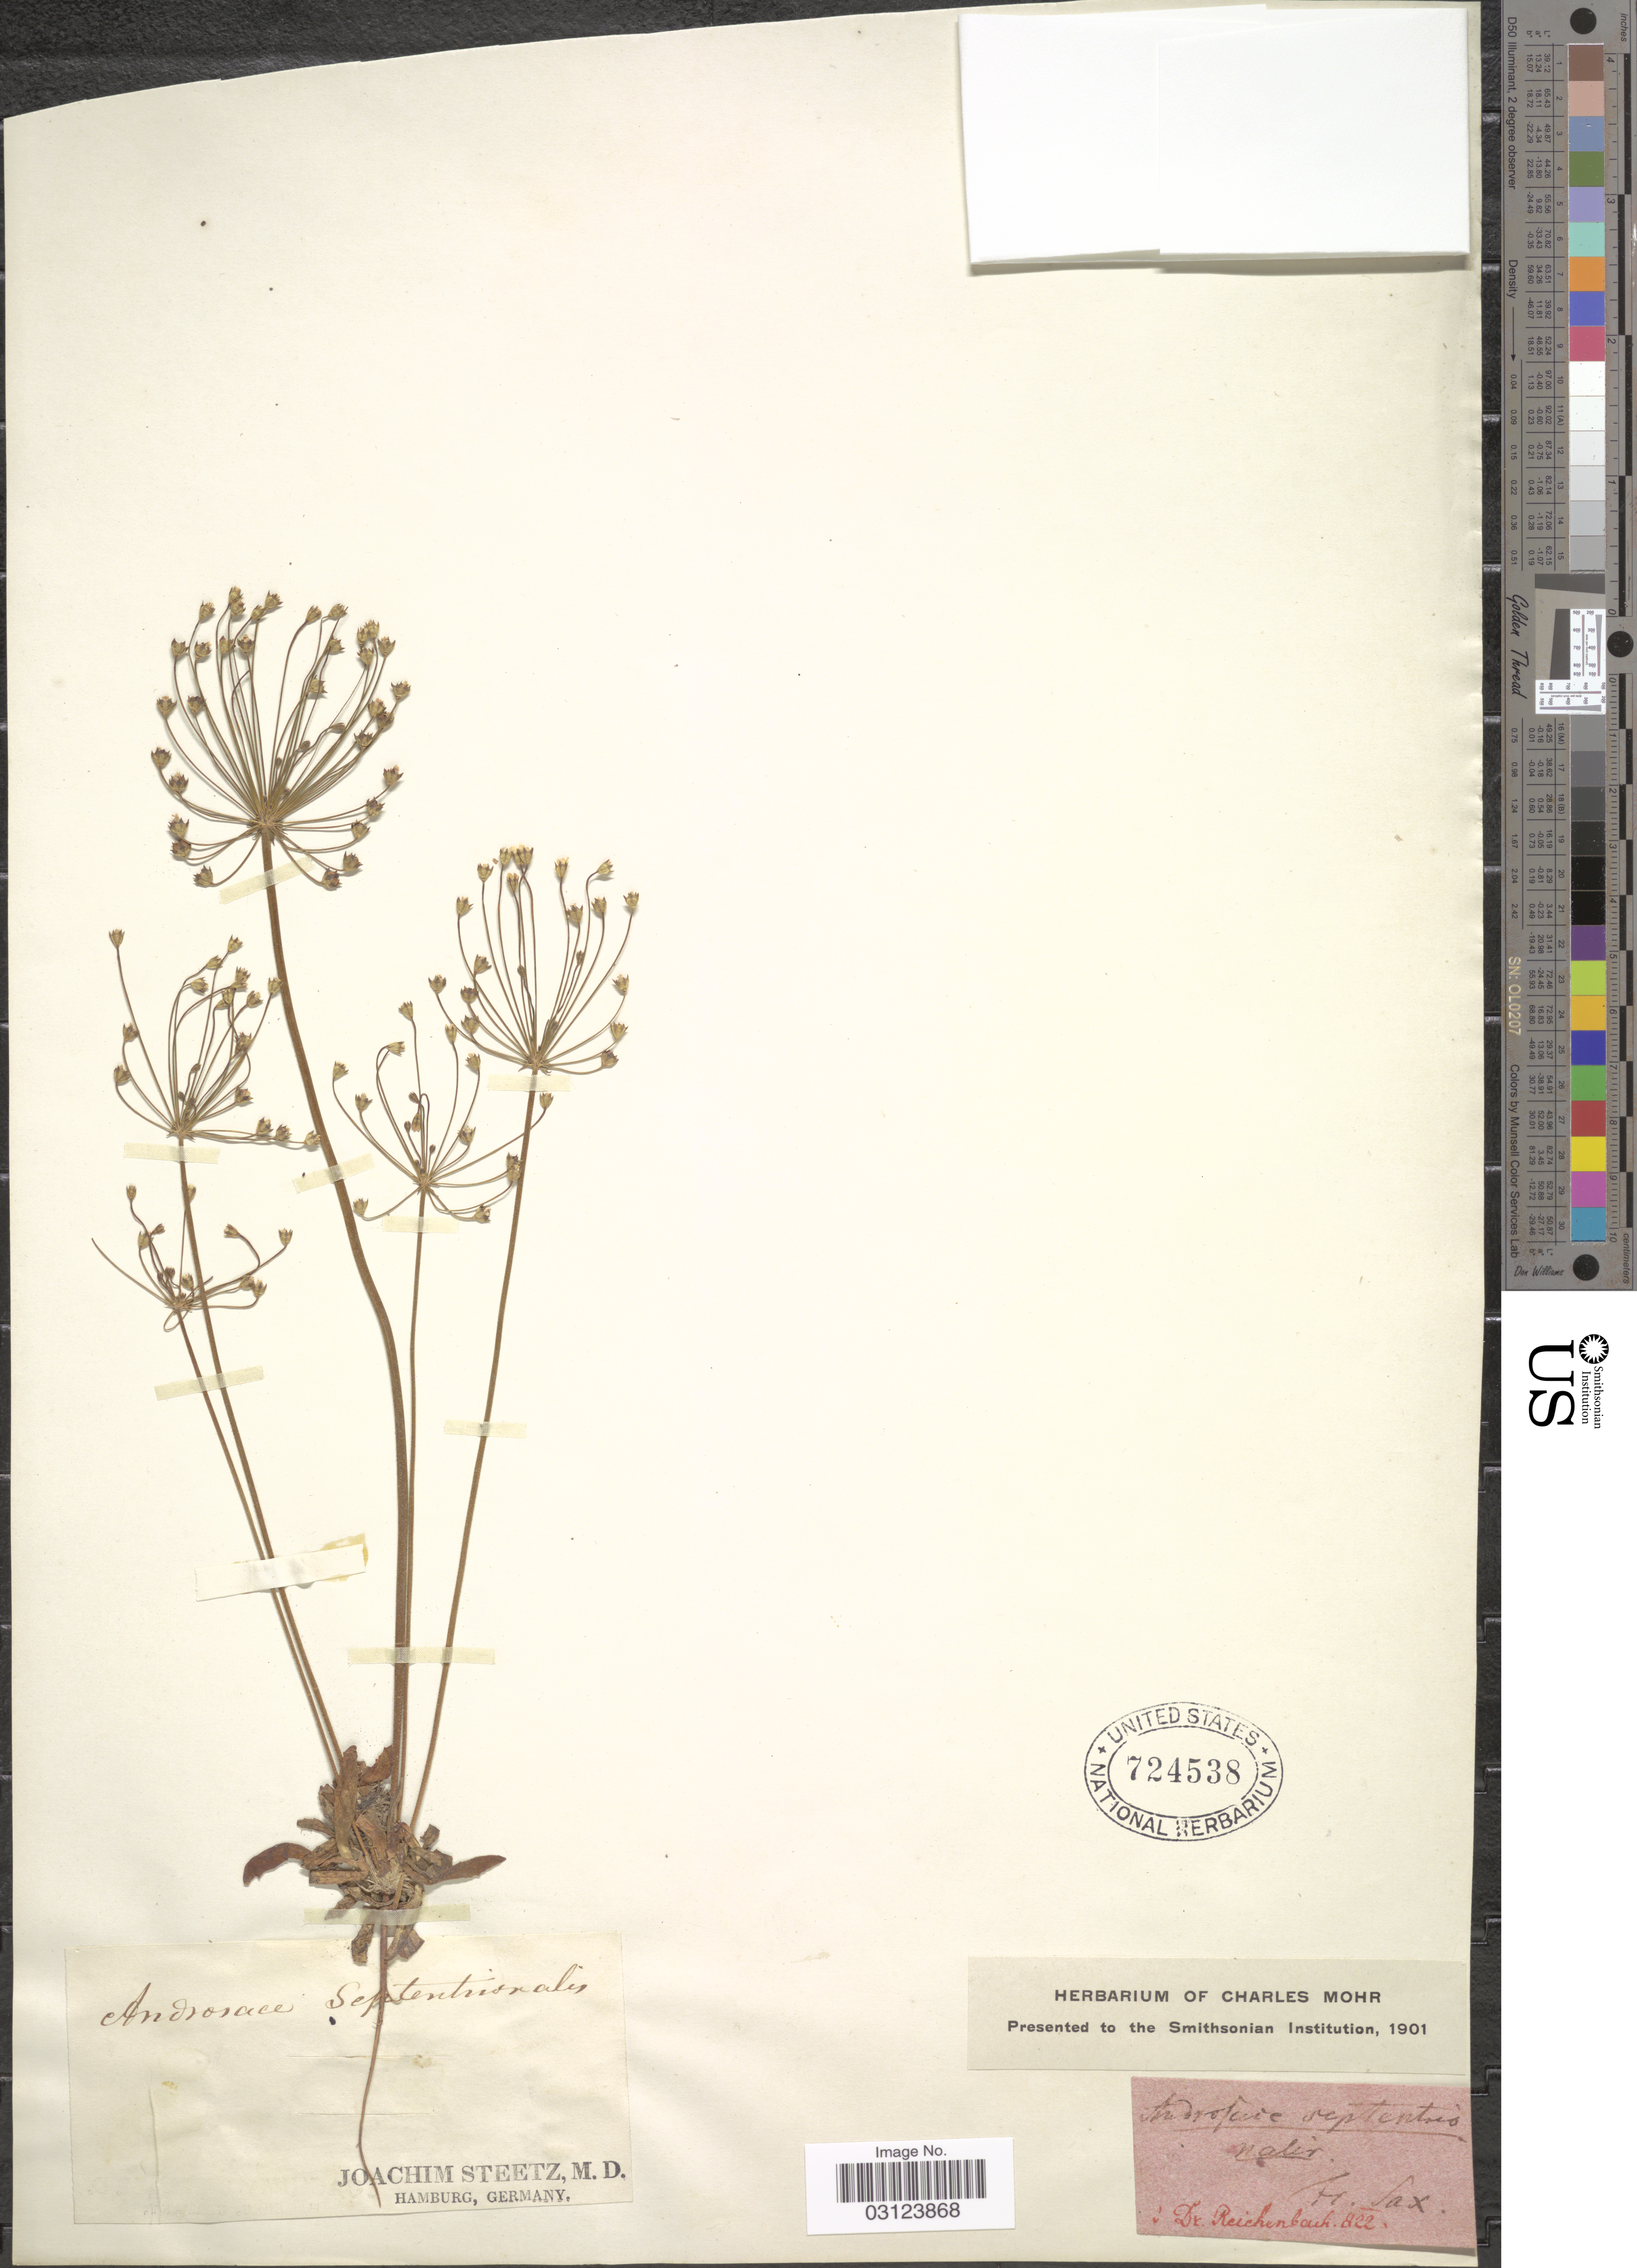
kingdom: Plantae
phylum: Tracheophyta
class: Magnoliopsida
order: Ericales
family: Primulaceae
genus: Androsace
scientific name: Androsace septentrionalis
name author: L.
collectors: Reichenbach, --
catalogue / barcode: US 724538